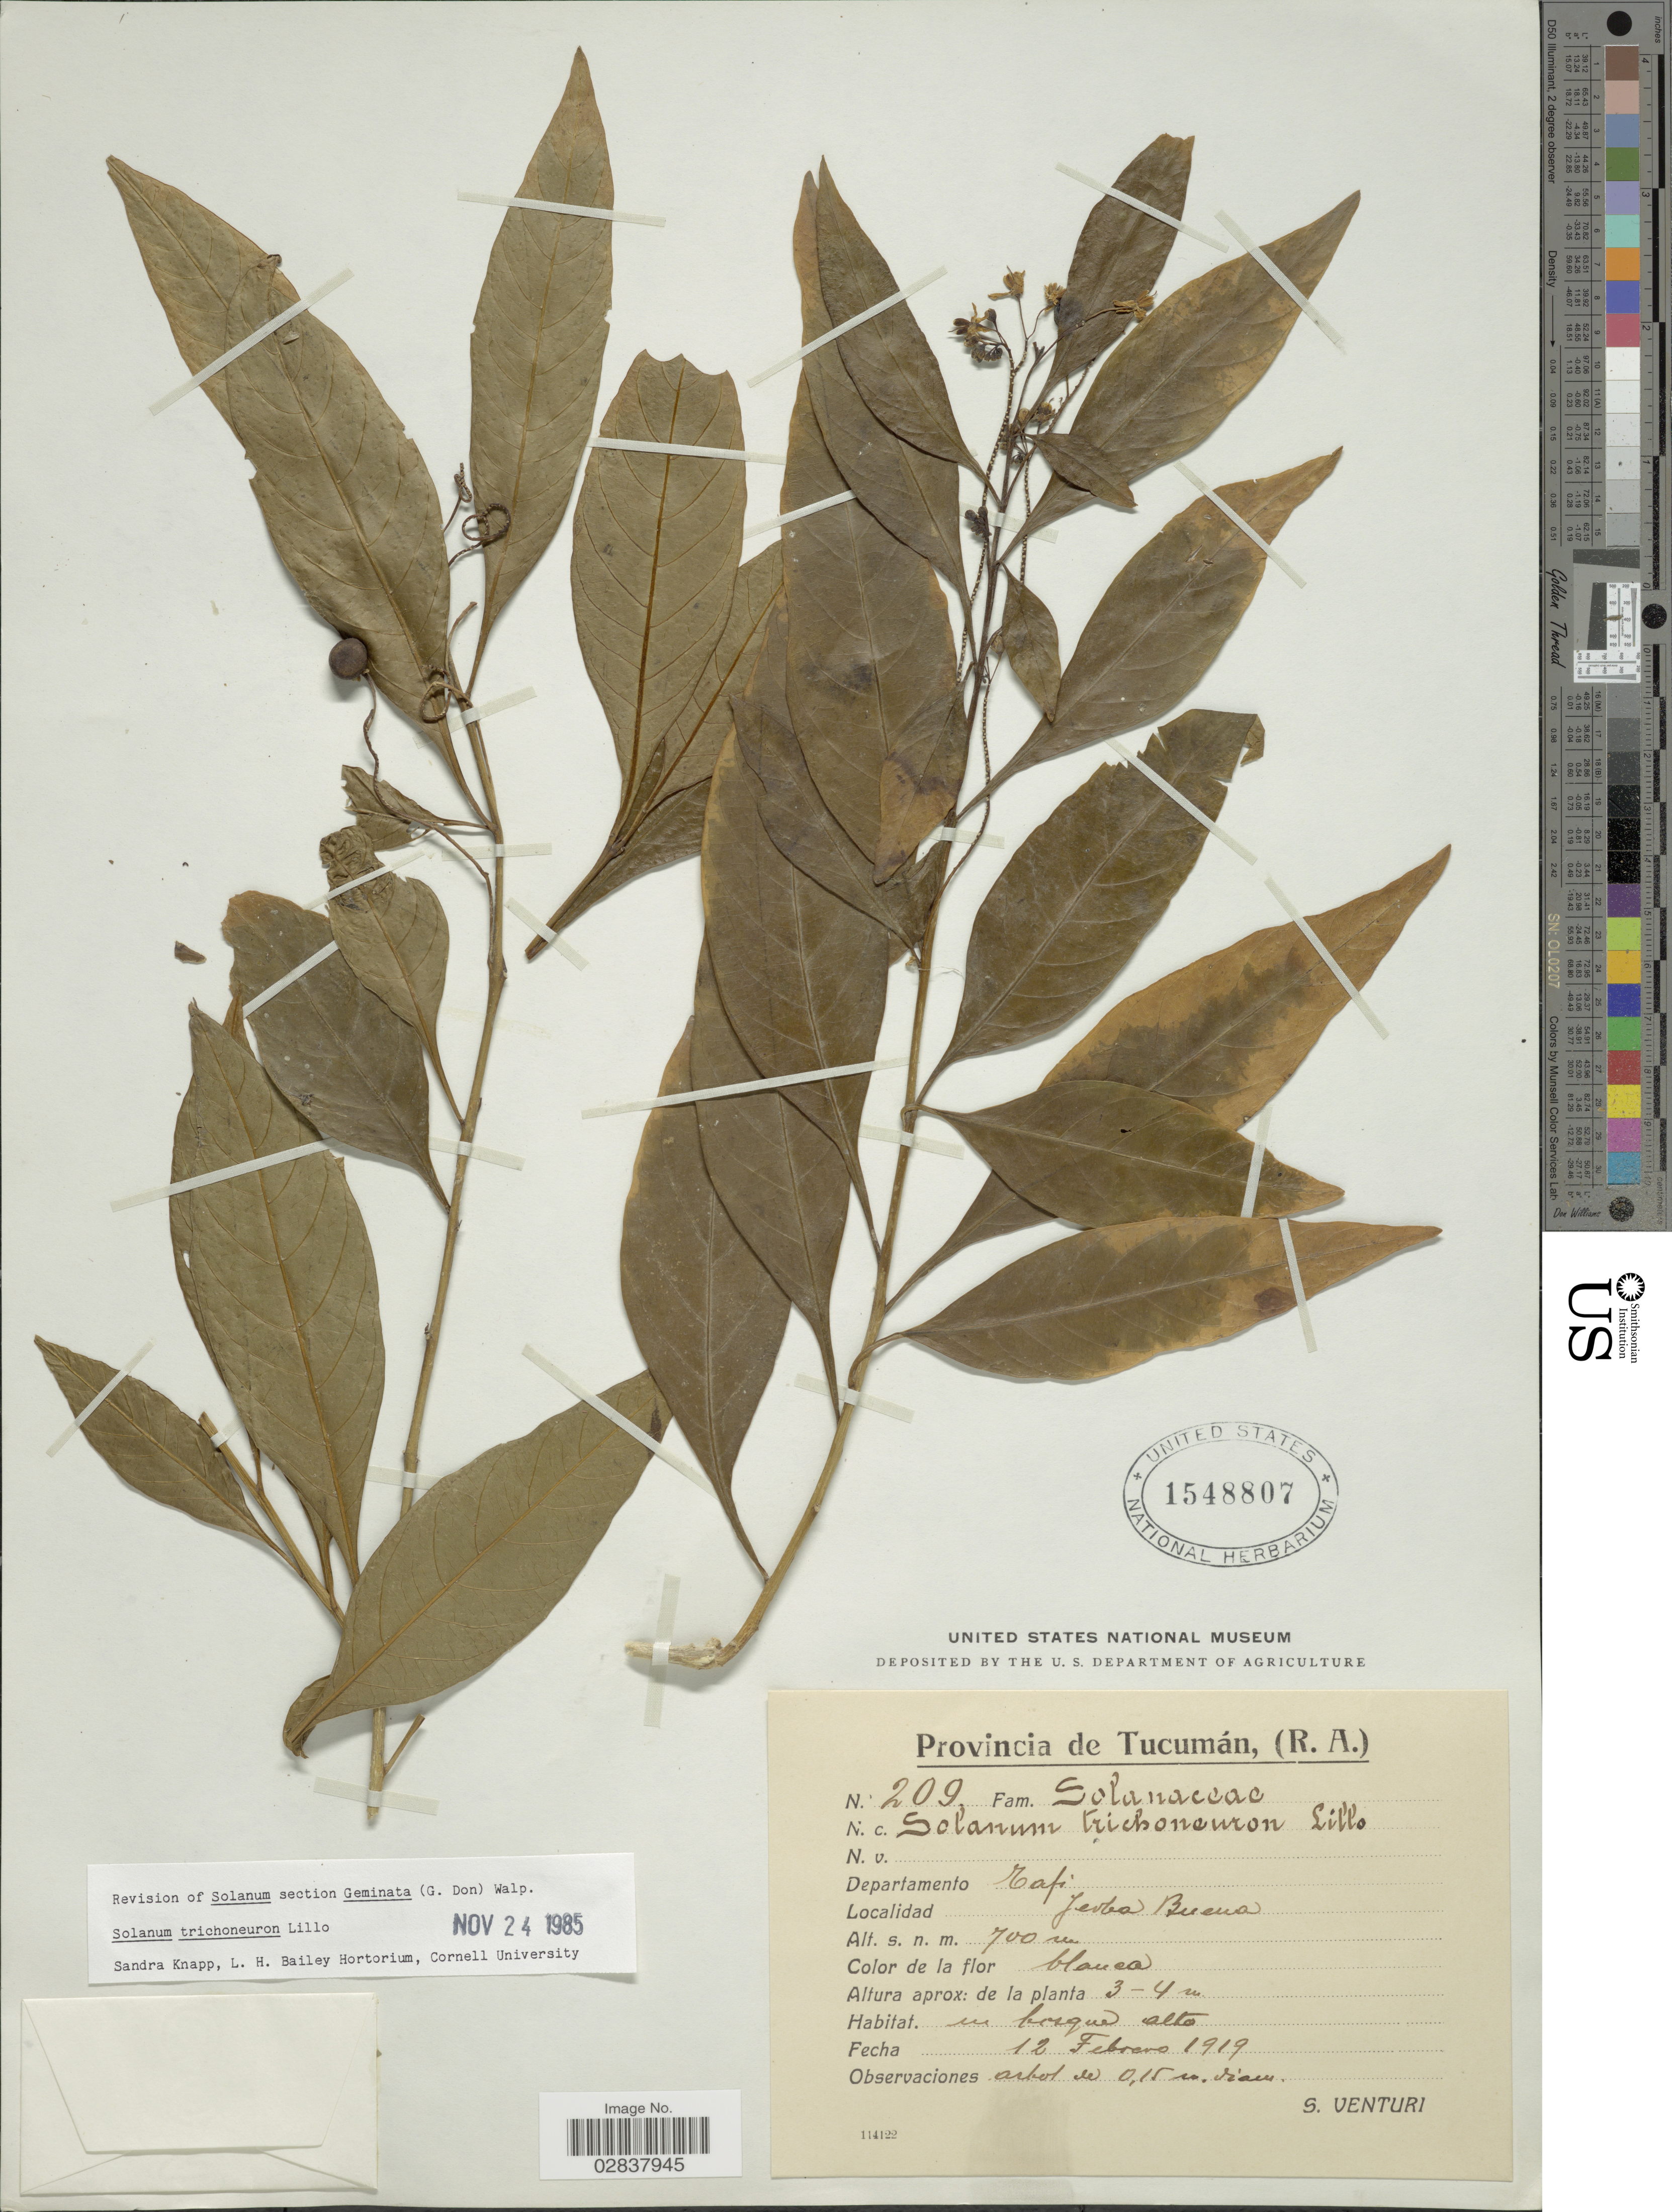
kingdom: Plantae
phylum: Tracheophyta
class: Magnoliopsida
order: Solanales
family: Solanaceae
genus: Solanum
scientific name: Solanum trichoneuron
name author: Lillo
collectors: S. Venturi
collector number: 209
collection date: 1919-02-12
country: Argentina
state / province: Tucuman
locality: (R.A.) Departamento Tafi, Jerba Buena.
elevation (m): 700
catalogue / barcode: US 1548807